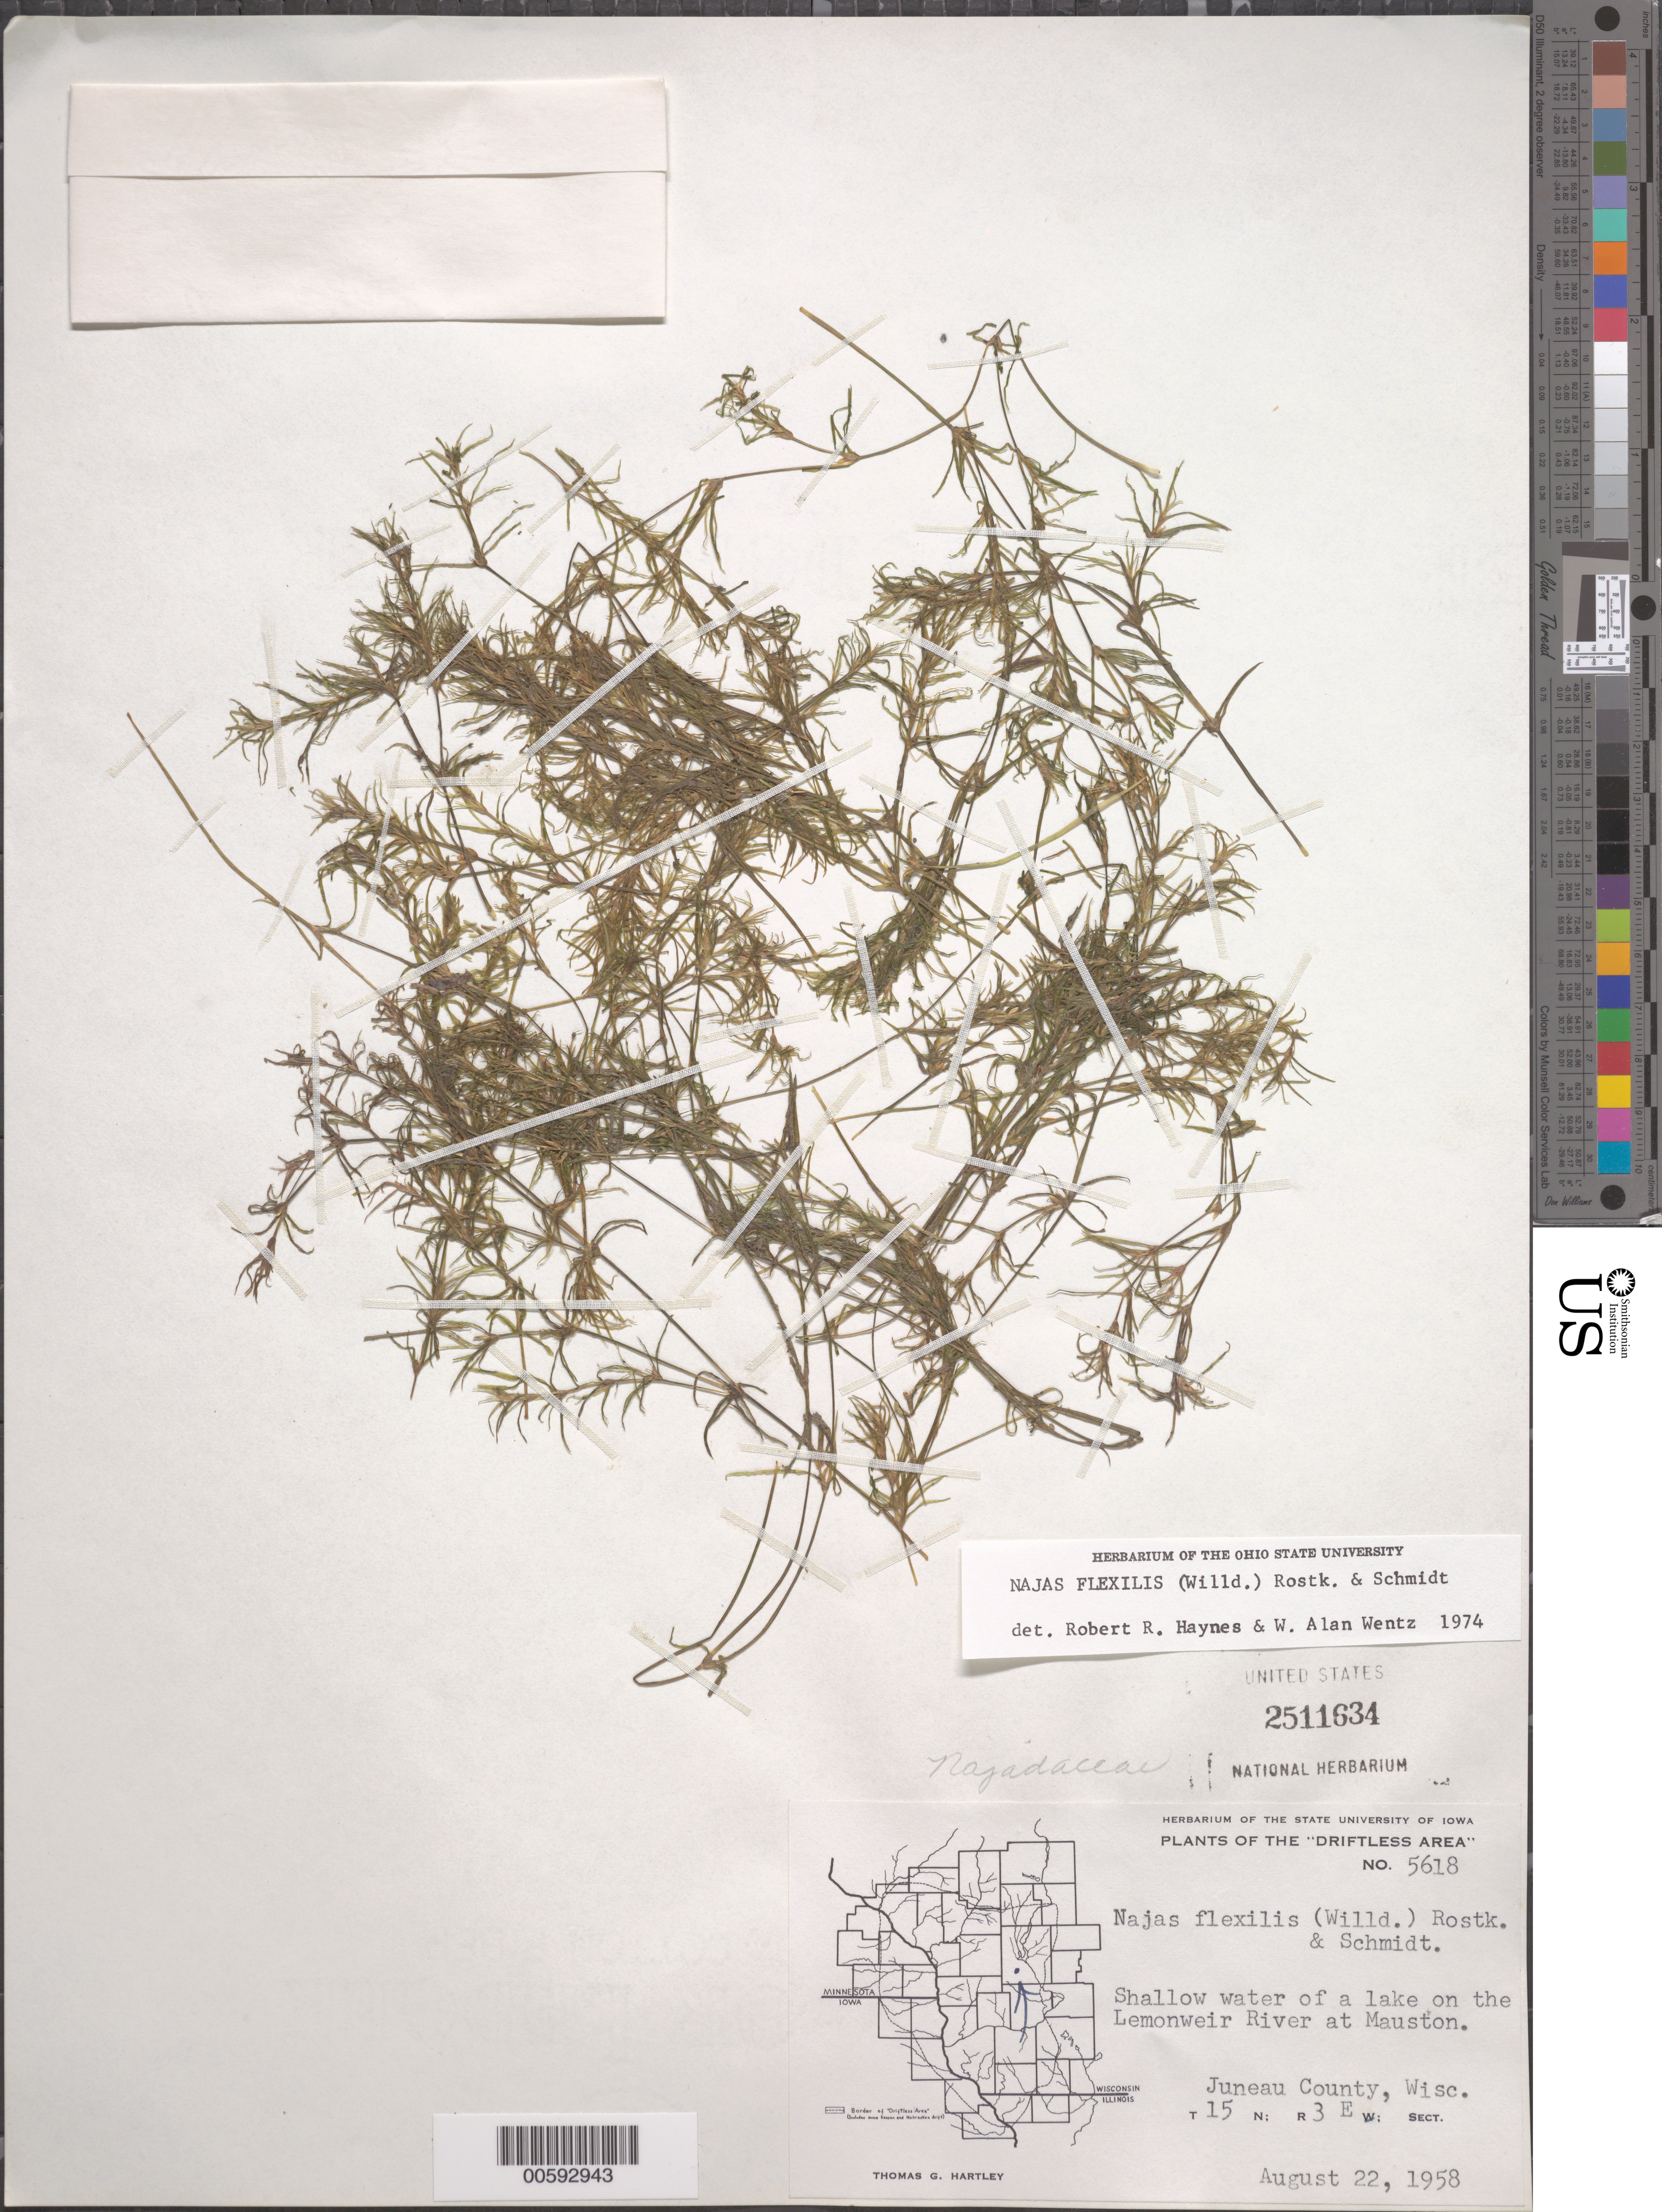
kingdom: Plantae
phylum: Tracheophyta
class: Liliopsida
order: Alismatales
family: Hydrocharitaceae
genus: Najas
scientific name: Najas flexilis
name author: (Willd.) Rostk. & Schmidt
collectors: T. G. Hartley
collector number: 5618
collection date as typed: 22 Aug 1958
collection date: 1958-08-22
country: United States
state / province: Wisconsin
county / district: Juneau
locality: Lemonweir River at Mauston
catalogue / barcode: US 2511634